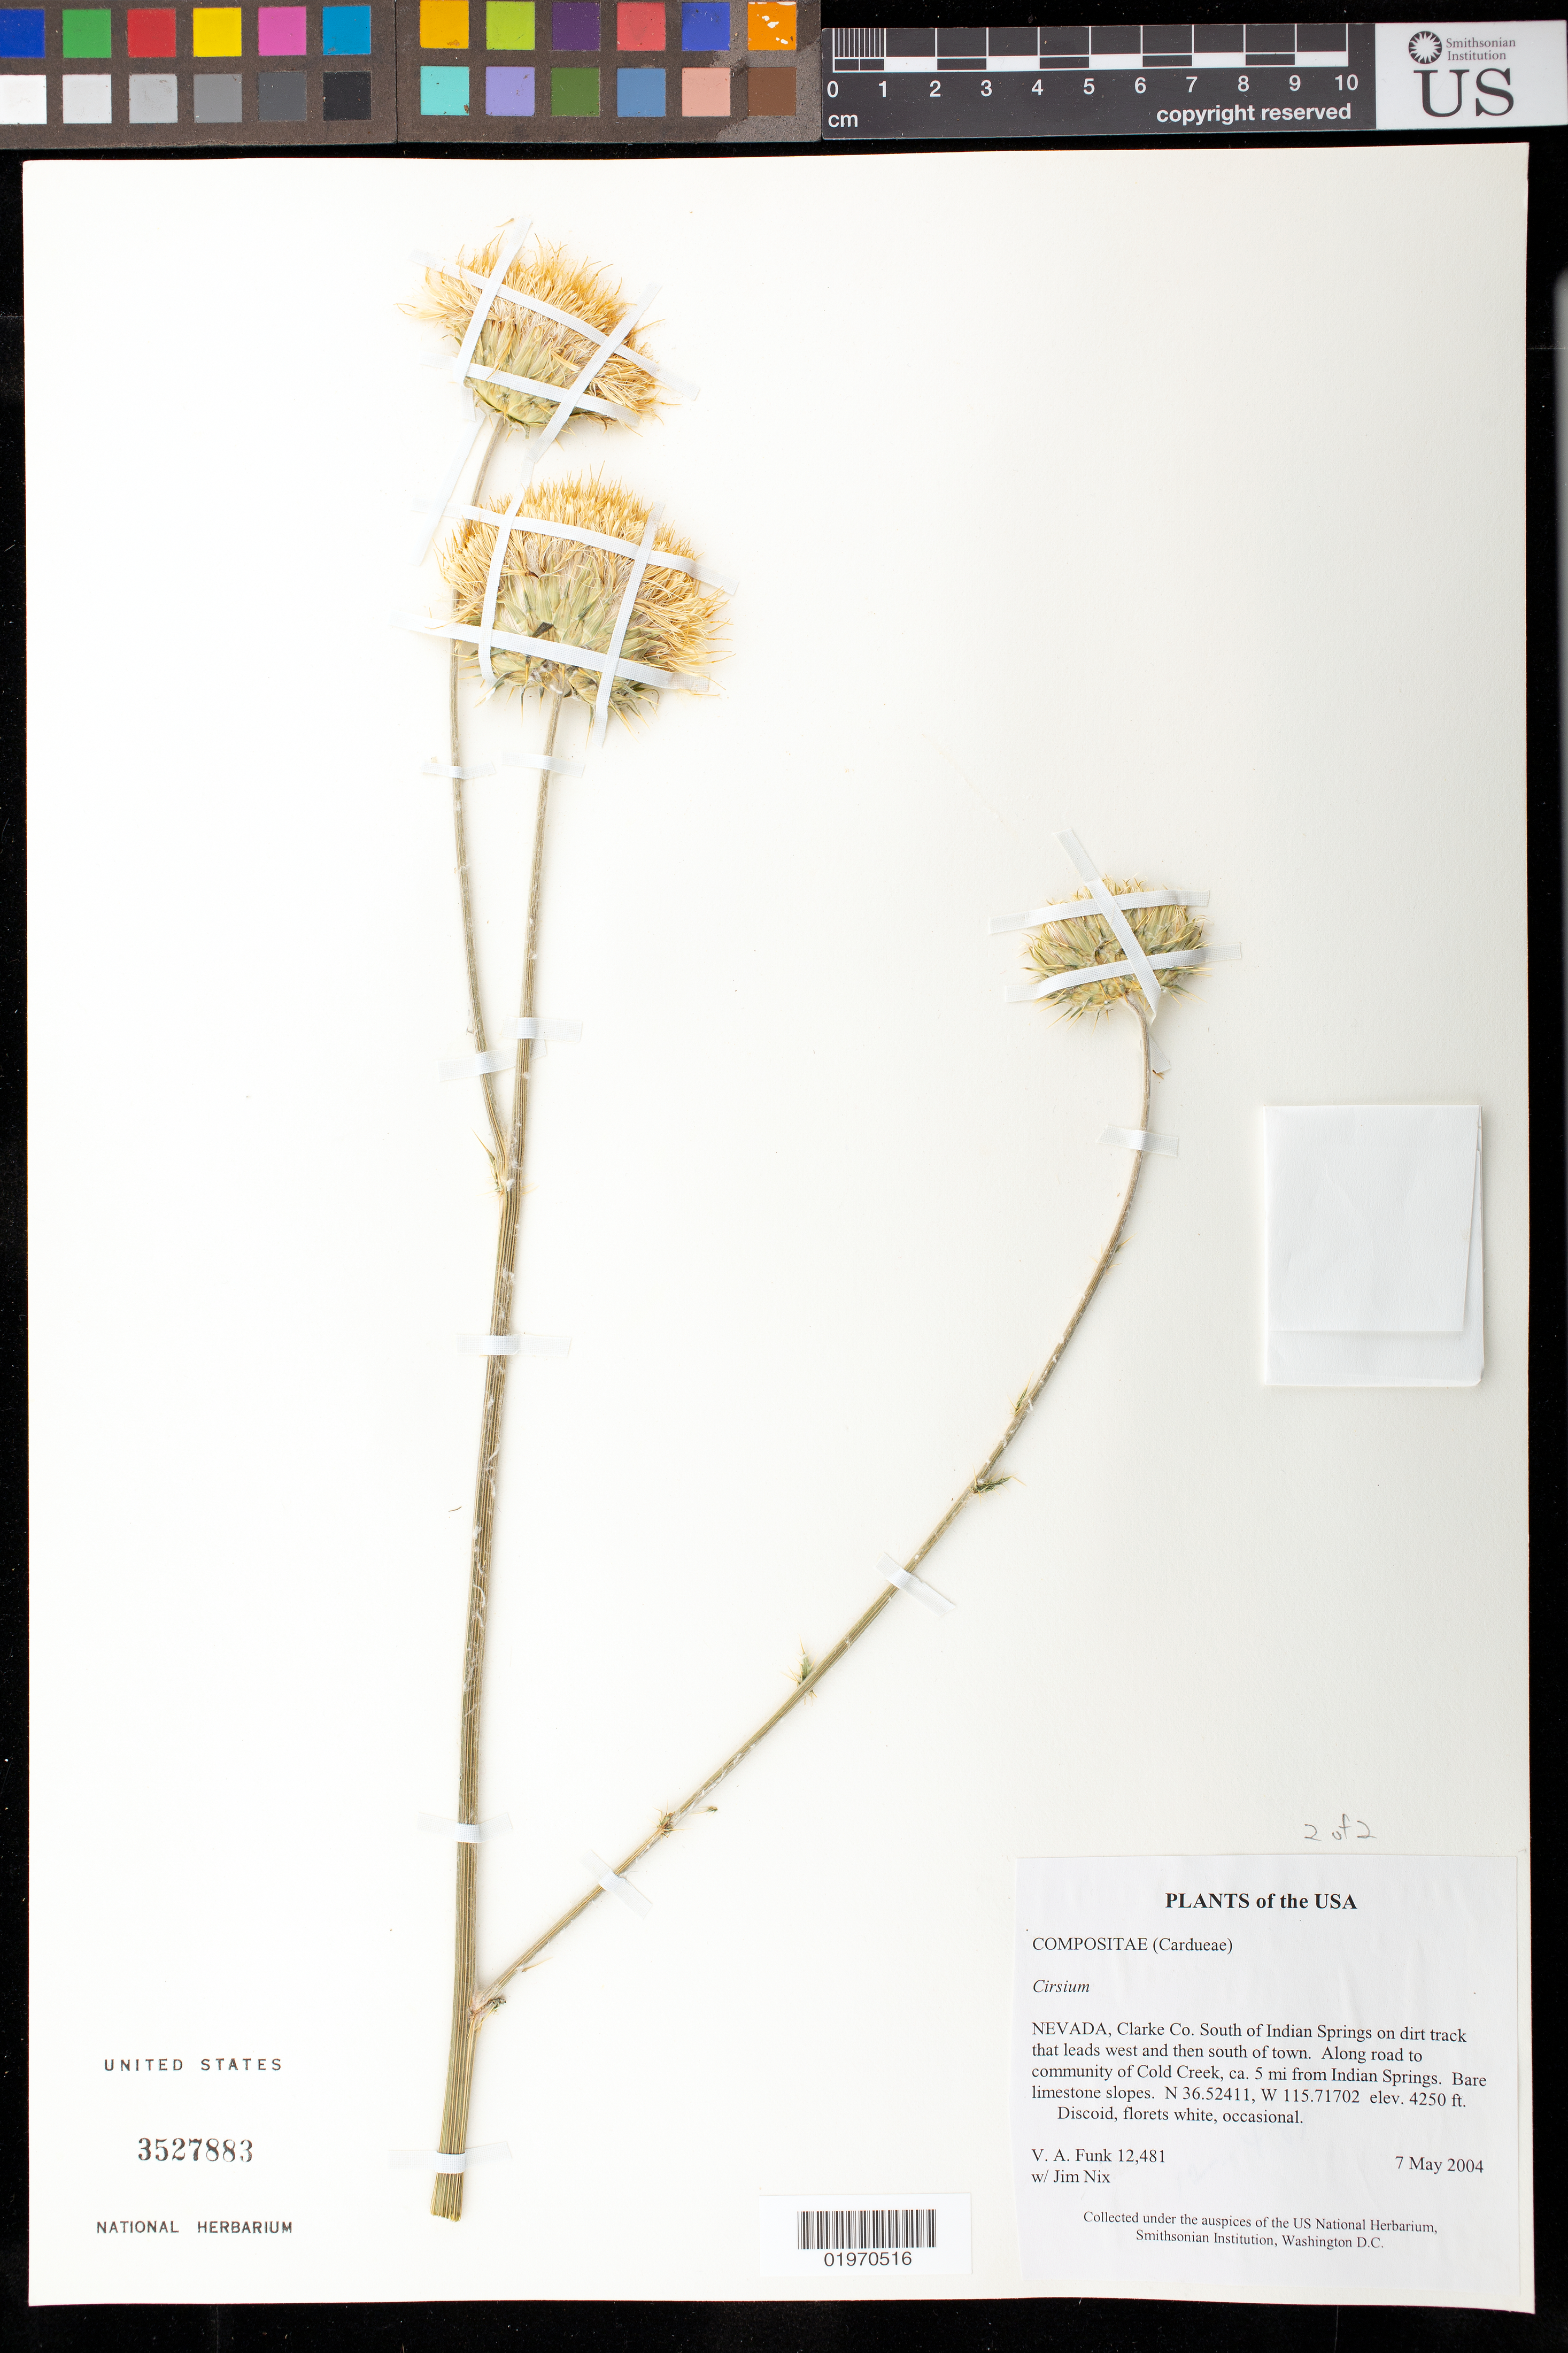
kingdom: Plantae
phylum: Tracheophyta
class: Magnoliopsida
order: Asterales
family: Asteraceae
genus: Cirsium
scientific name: Cirsium sp.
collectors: J. Nix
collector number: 12481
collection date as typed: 7 May 2004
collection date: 2004-05-07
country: United States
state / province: Nevada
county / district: Clarke Co.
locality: South of Indian Springs on dirt track that leads west and then south of town. along road to community of Cold Creek, ca. 5 mi from Indian Springs.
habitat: Bare limestone slopes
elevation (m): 1295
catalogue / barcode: US 3527883